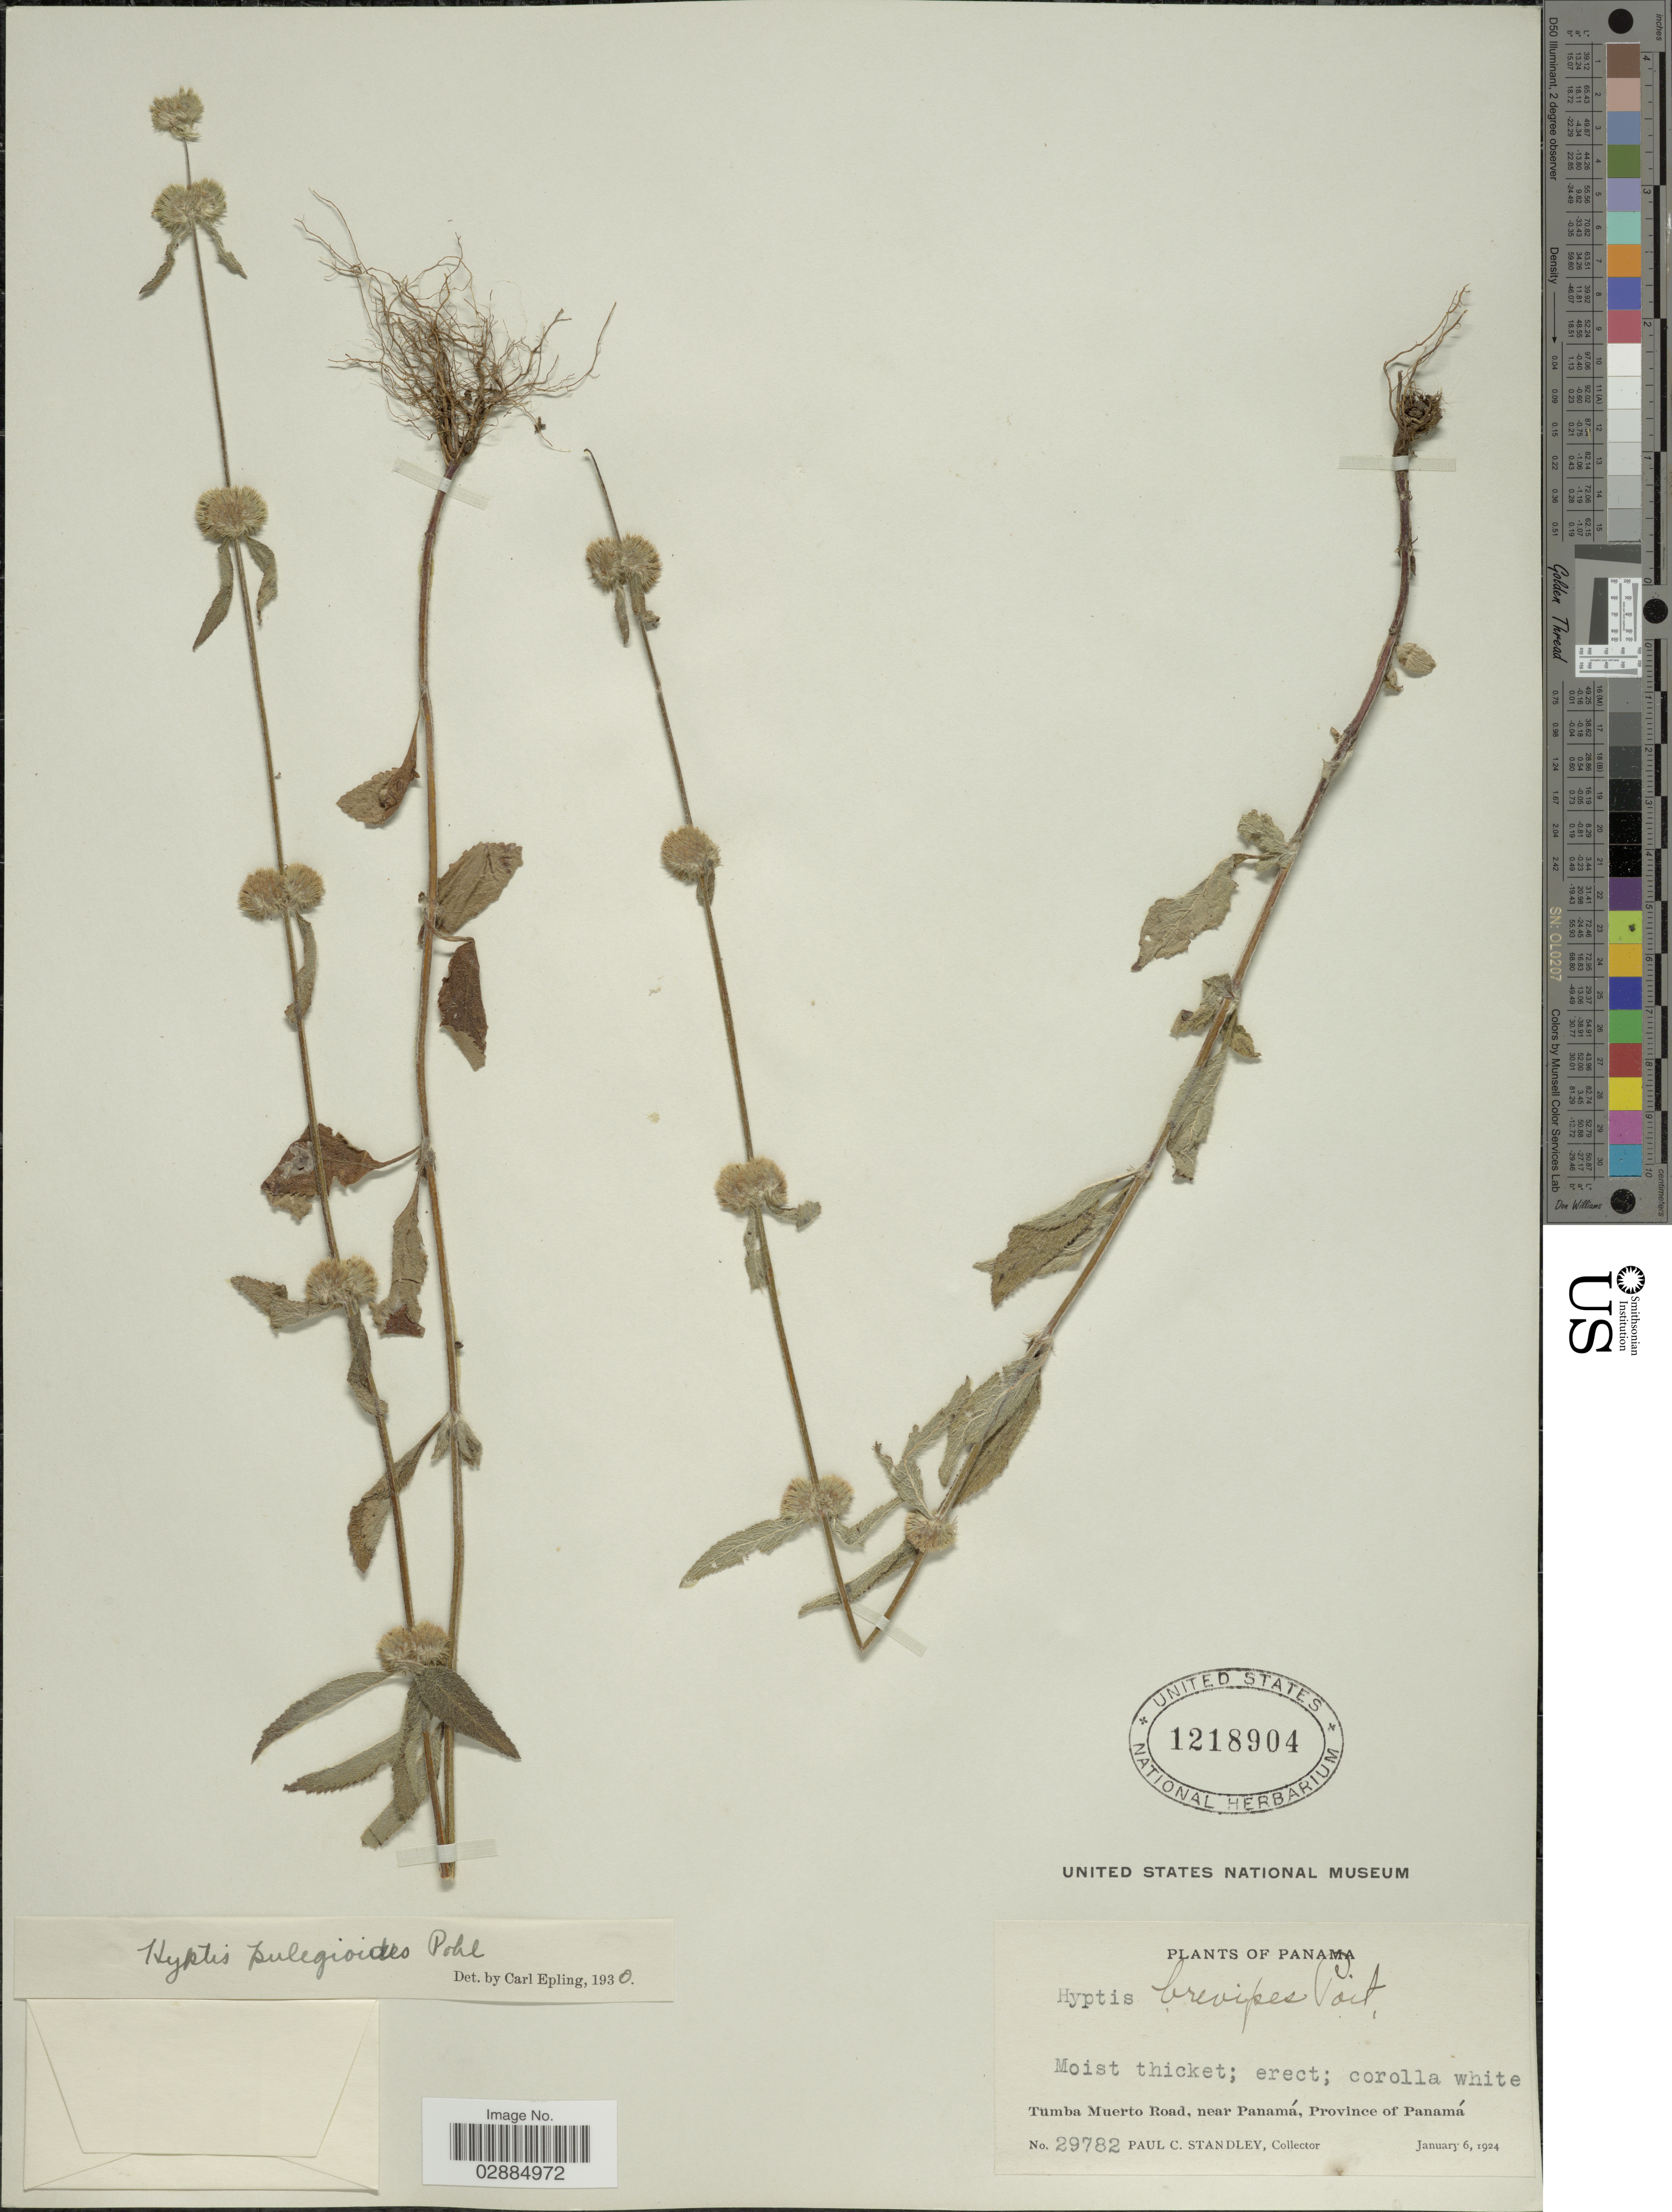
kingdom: Plantae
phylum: Tracheophyta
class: Magnoliopsida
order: Lamiales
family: Lamiaceae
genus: Hyptis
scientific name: Hyptis pulegioides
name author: Pohl ex Benth.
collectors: P. C. Standley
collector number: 29782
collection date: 1924-01-06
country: Panama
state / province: Panamá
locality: Tumba Muerto Road, near Panamá, Province of Panamá.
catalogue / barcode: US 1218904